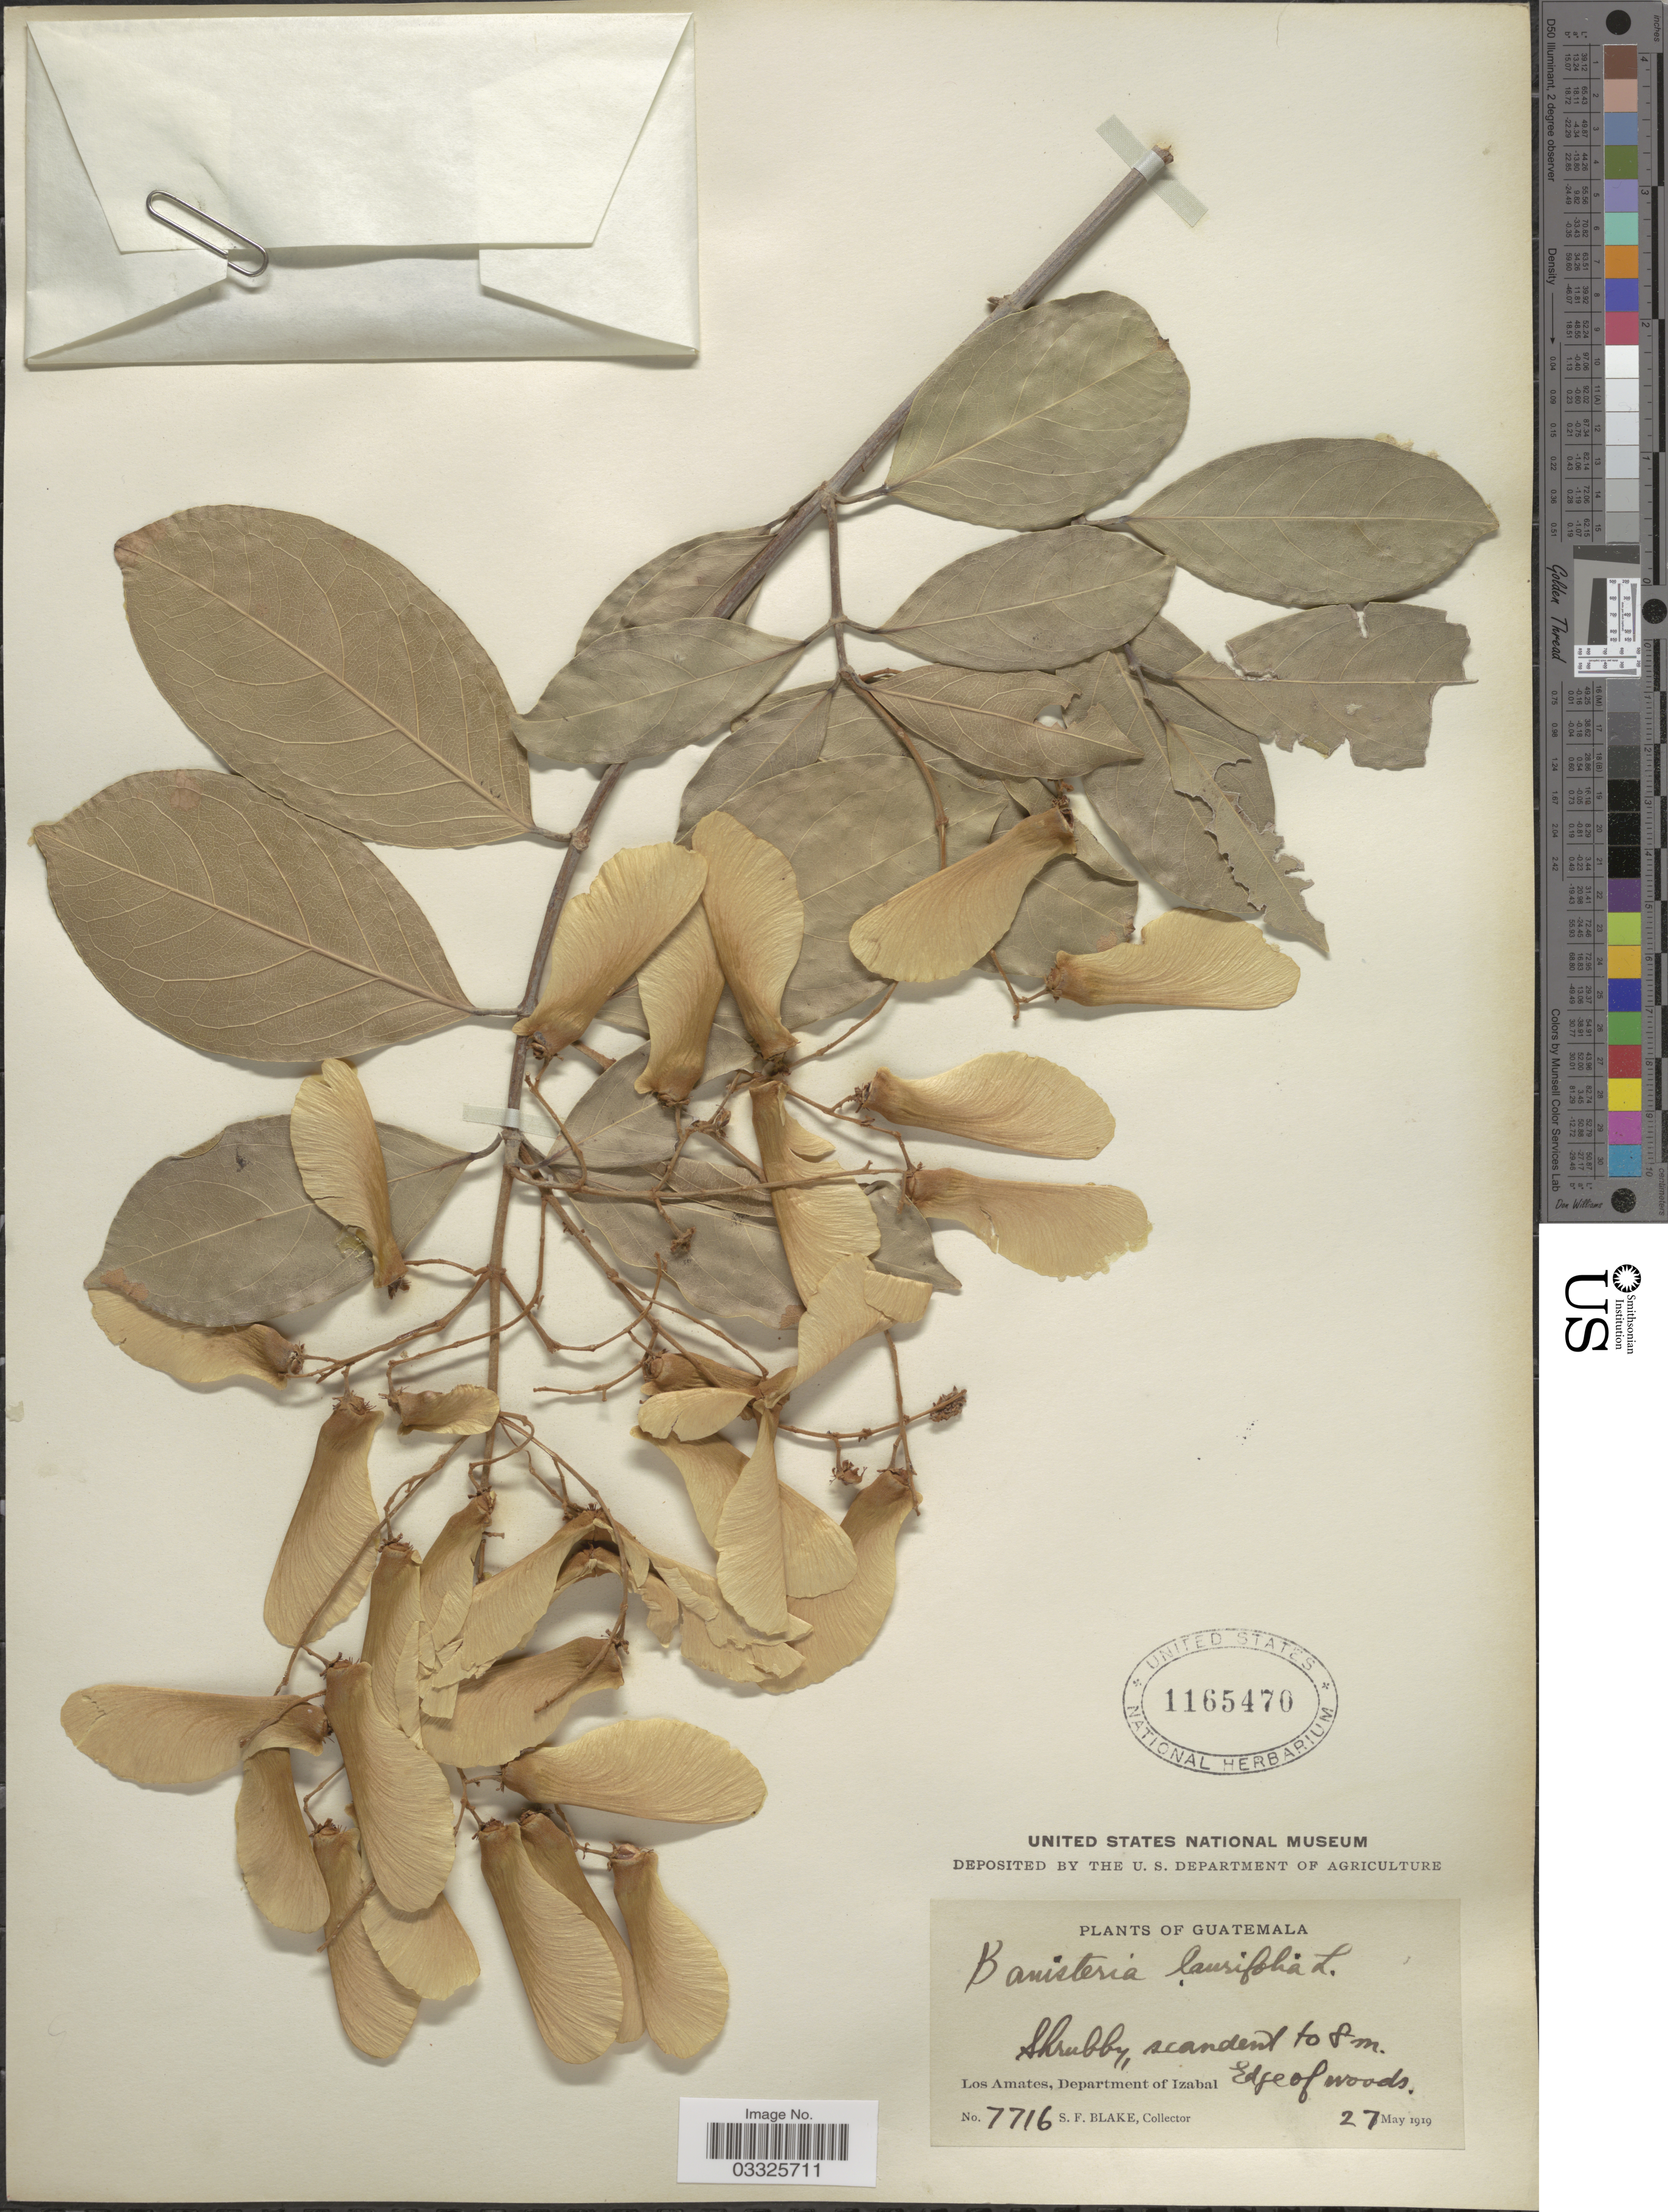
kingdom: Plantae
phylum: Tracheophyta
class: Magnoliopsida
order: Malpighiales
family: Malpighiaceae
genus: Heteropterys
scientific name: Heteropterys laurifolia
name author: (L.) A. Juss.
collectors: S. Blake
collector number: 7716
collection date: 1919-05-27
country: Guatemala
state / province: Izabal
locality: Los Amates, Department of Izabal. Edge of woods.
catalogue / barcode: US 1165470